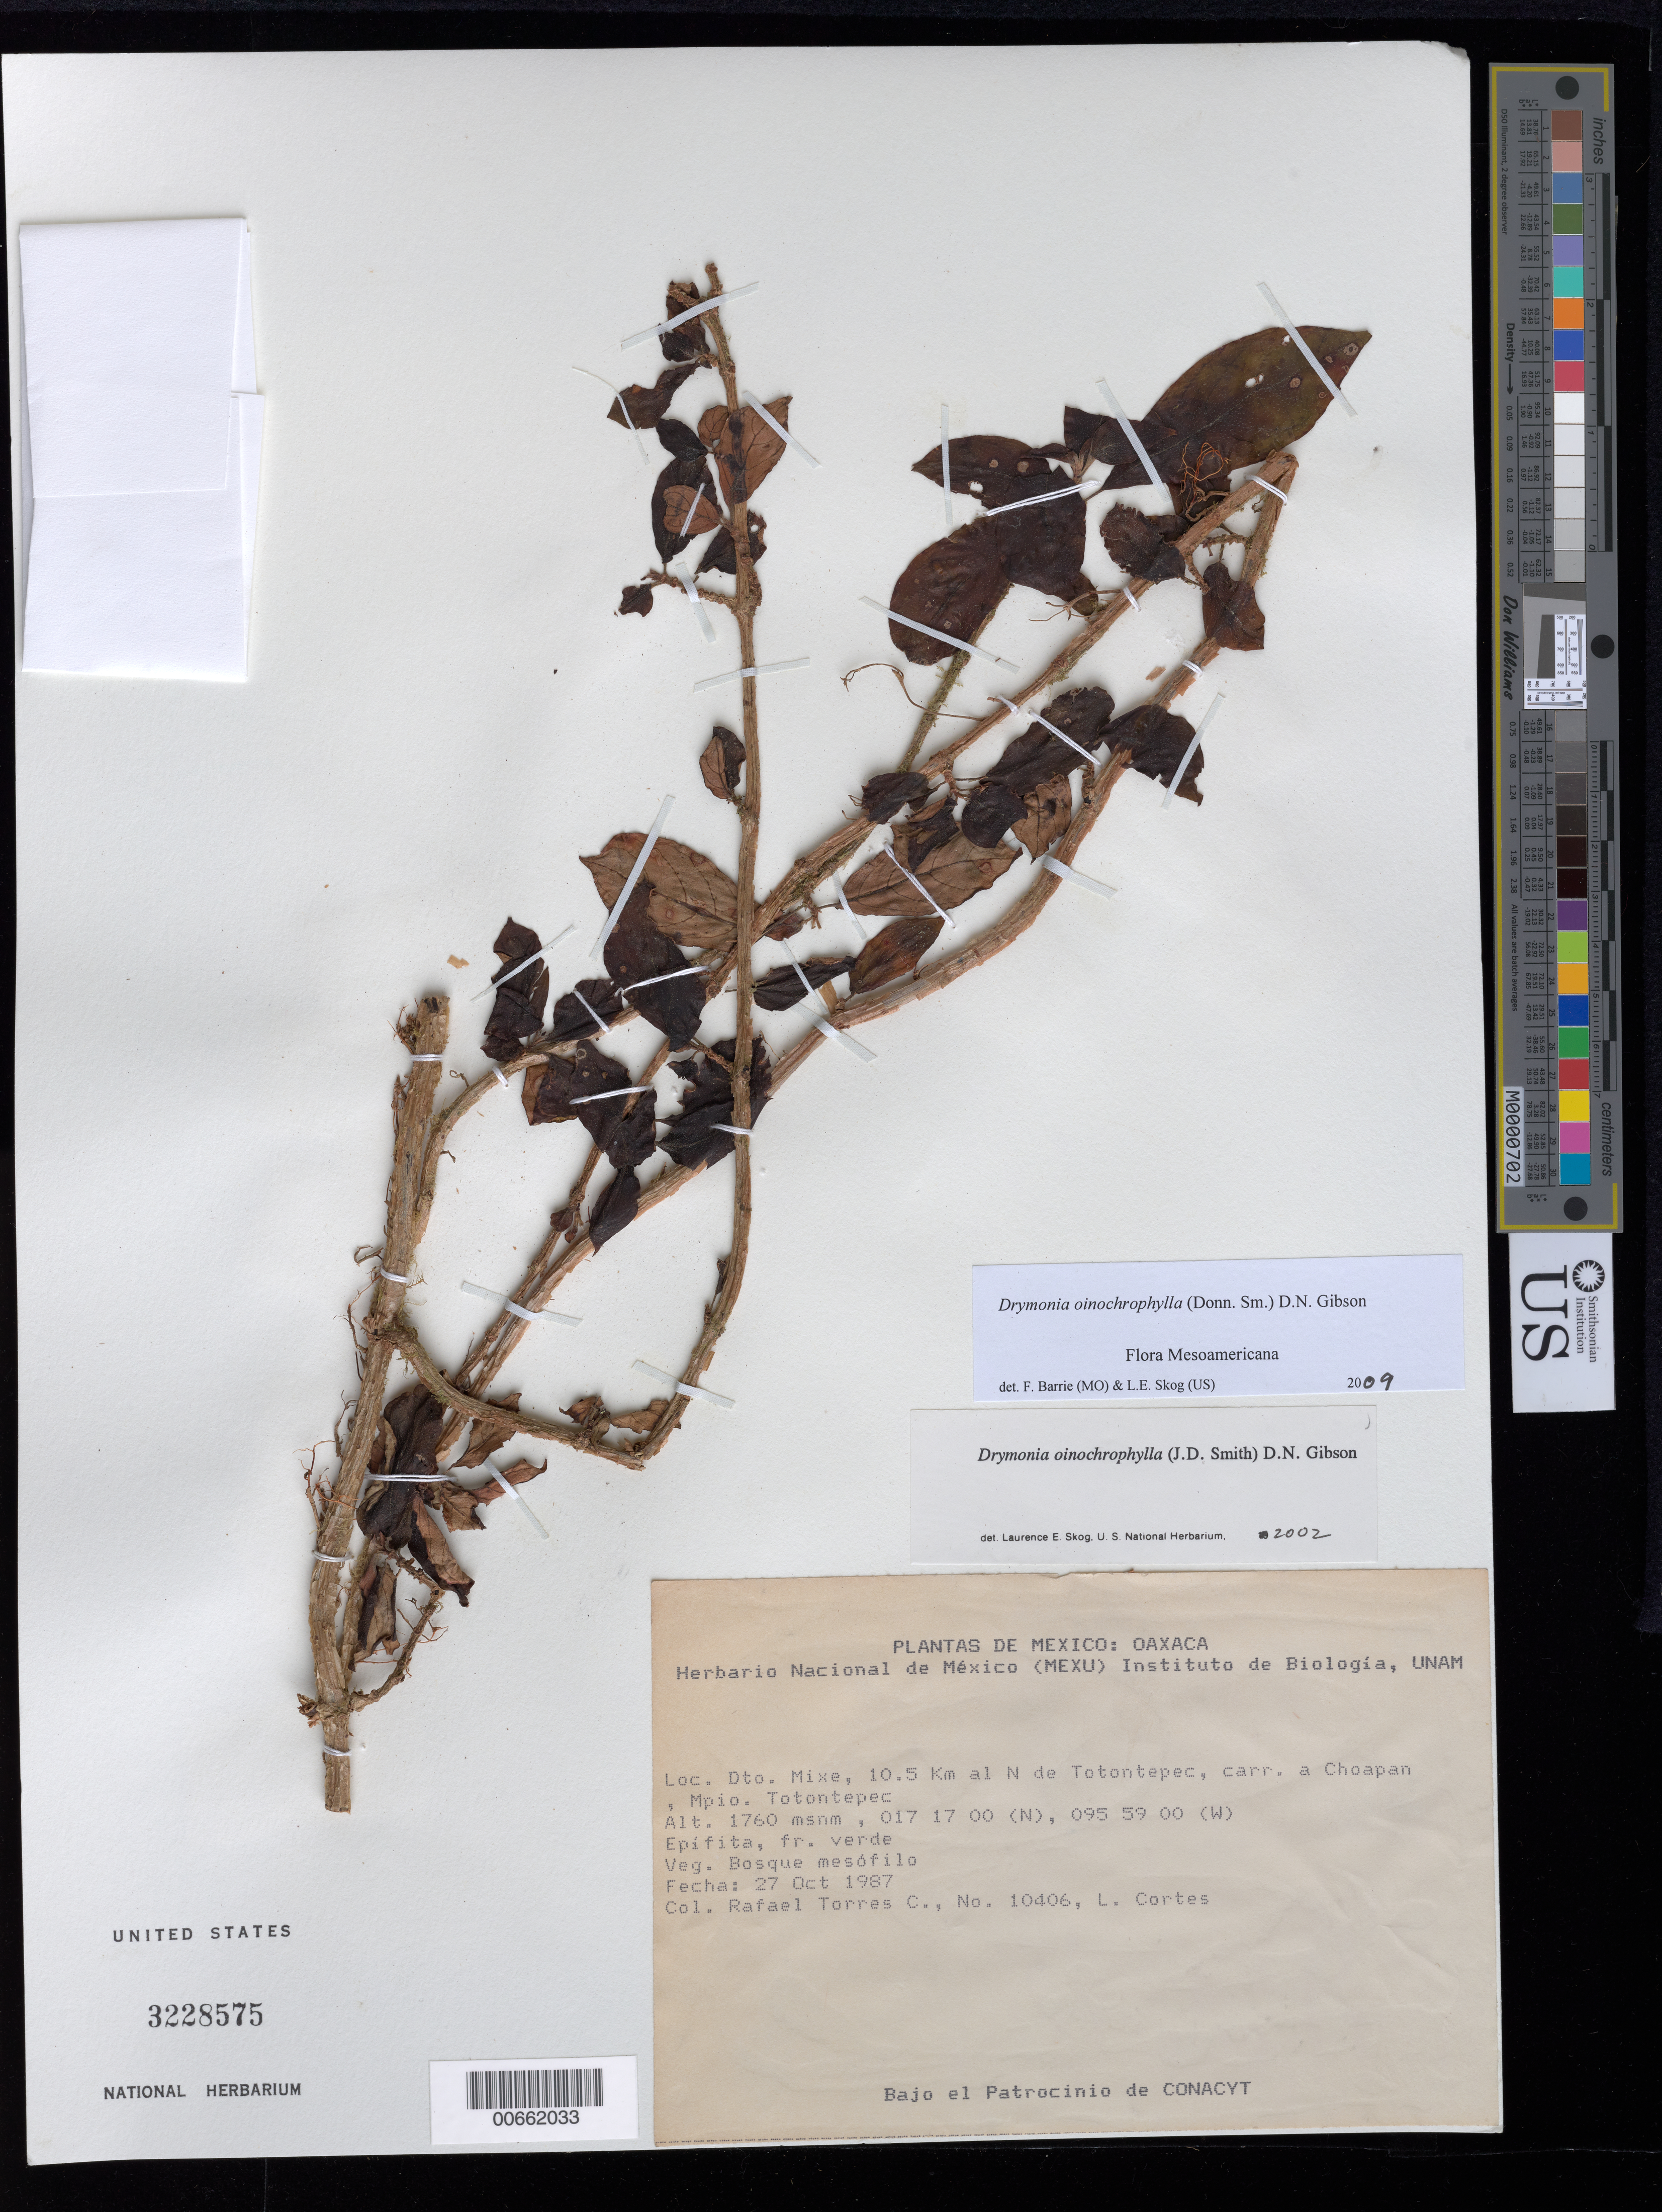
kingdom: Plantae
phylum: Tracheophyta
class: Magnoliopsida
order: Lamiales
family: Gesneriaceae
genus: Drymonia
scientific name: Drymonia oinochrophylla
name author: (Donn. Sm.) D.N. Gibson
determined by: Skog, Laurence E.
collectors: R. Torres C. & L. Cortes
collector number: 10406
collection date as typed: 27 Oct 1987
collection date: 1987-10-27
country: Mexico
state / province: Oaxaca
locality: Dto. Mixe, 10.5 km al N de Totontepec, carr. a Choapan, Mpio. Totontepec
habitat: Bosque mesófilo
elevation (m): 1760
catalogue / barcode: US 3228575